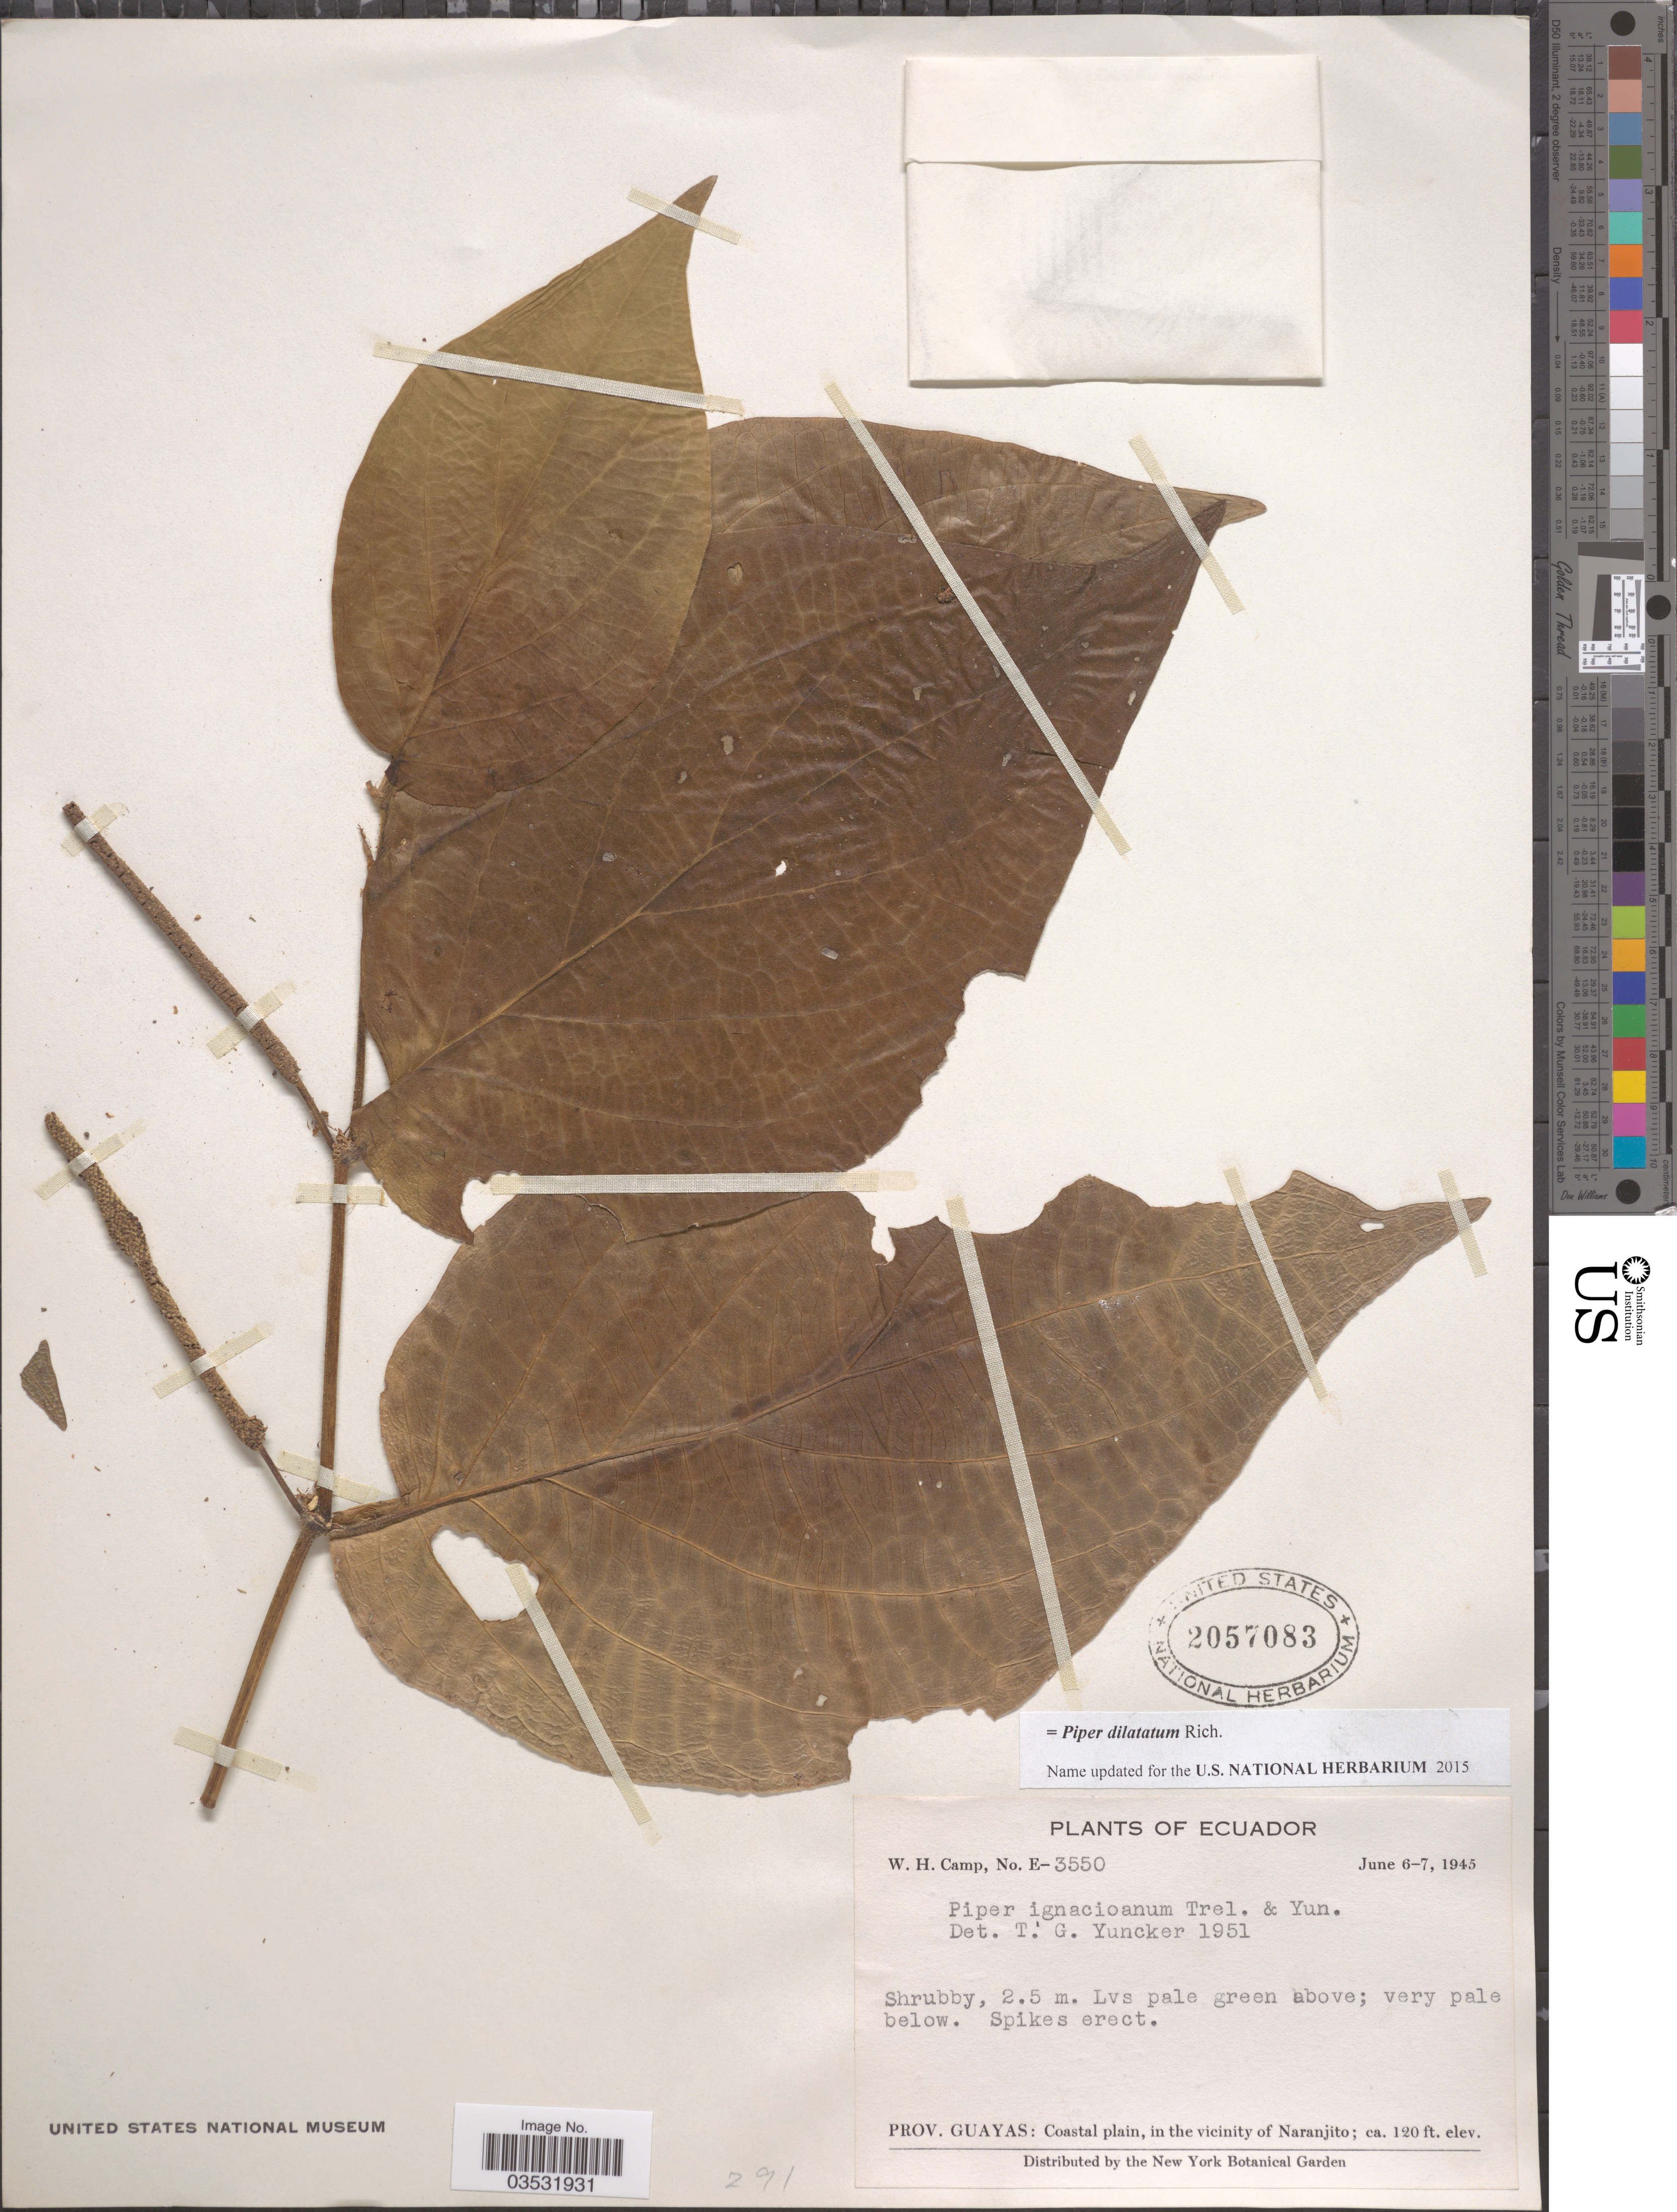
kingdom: Plantae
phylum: Tracheophyta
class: Magnoliopsida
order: Piperales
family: Piperaceae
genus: Piper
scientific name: Piper dilatatum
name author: Rich.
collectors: W. H. Camp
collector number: E-3550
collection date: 1945-06-06/1945-06-07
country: Ecuador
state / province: Guayas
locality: Coastal plain, in the vicinity of Naranjito.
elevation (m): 37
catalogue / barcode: US 2057083